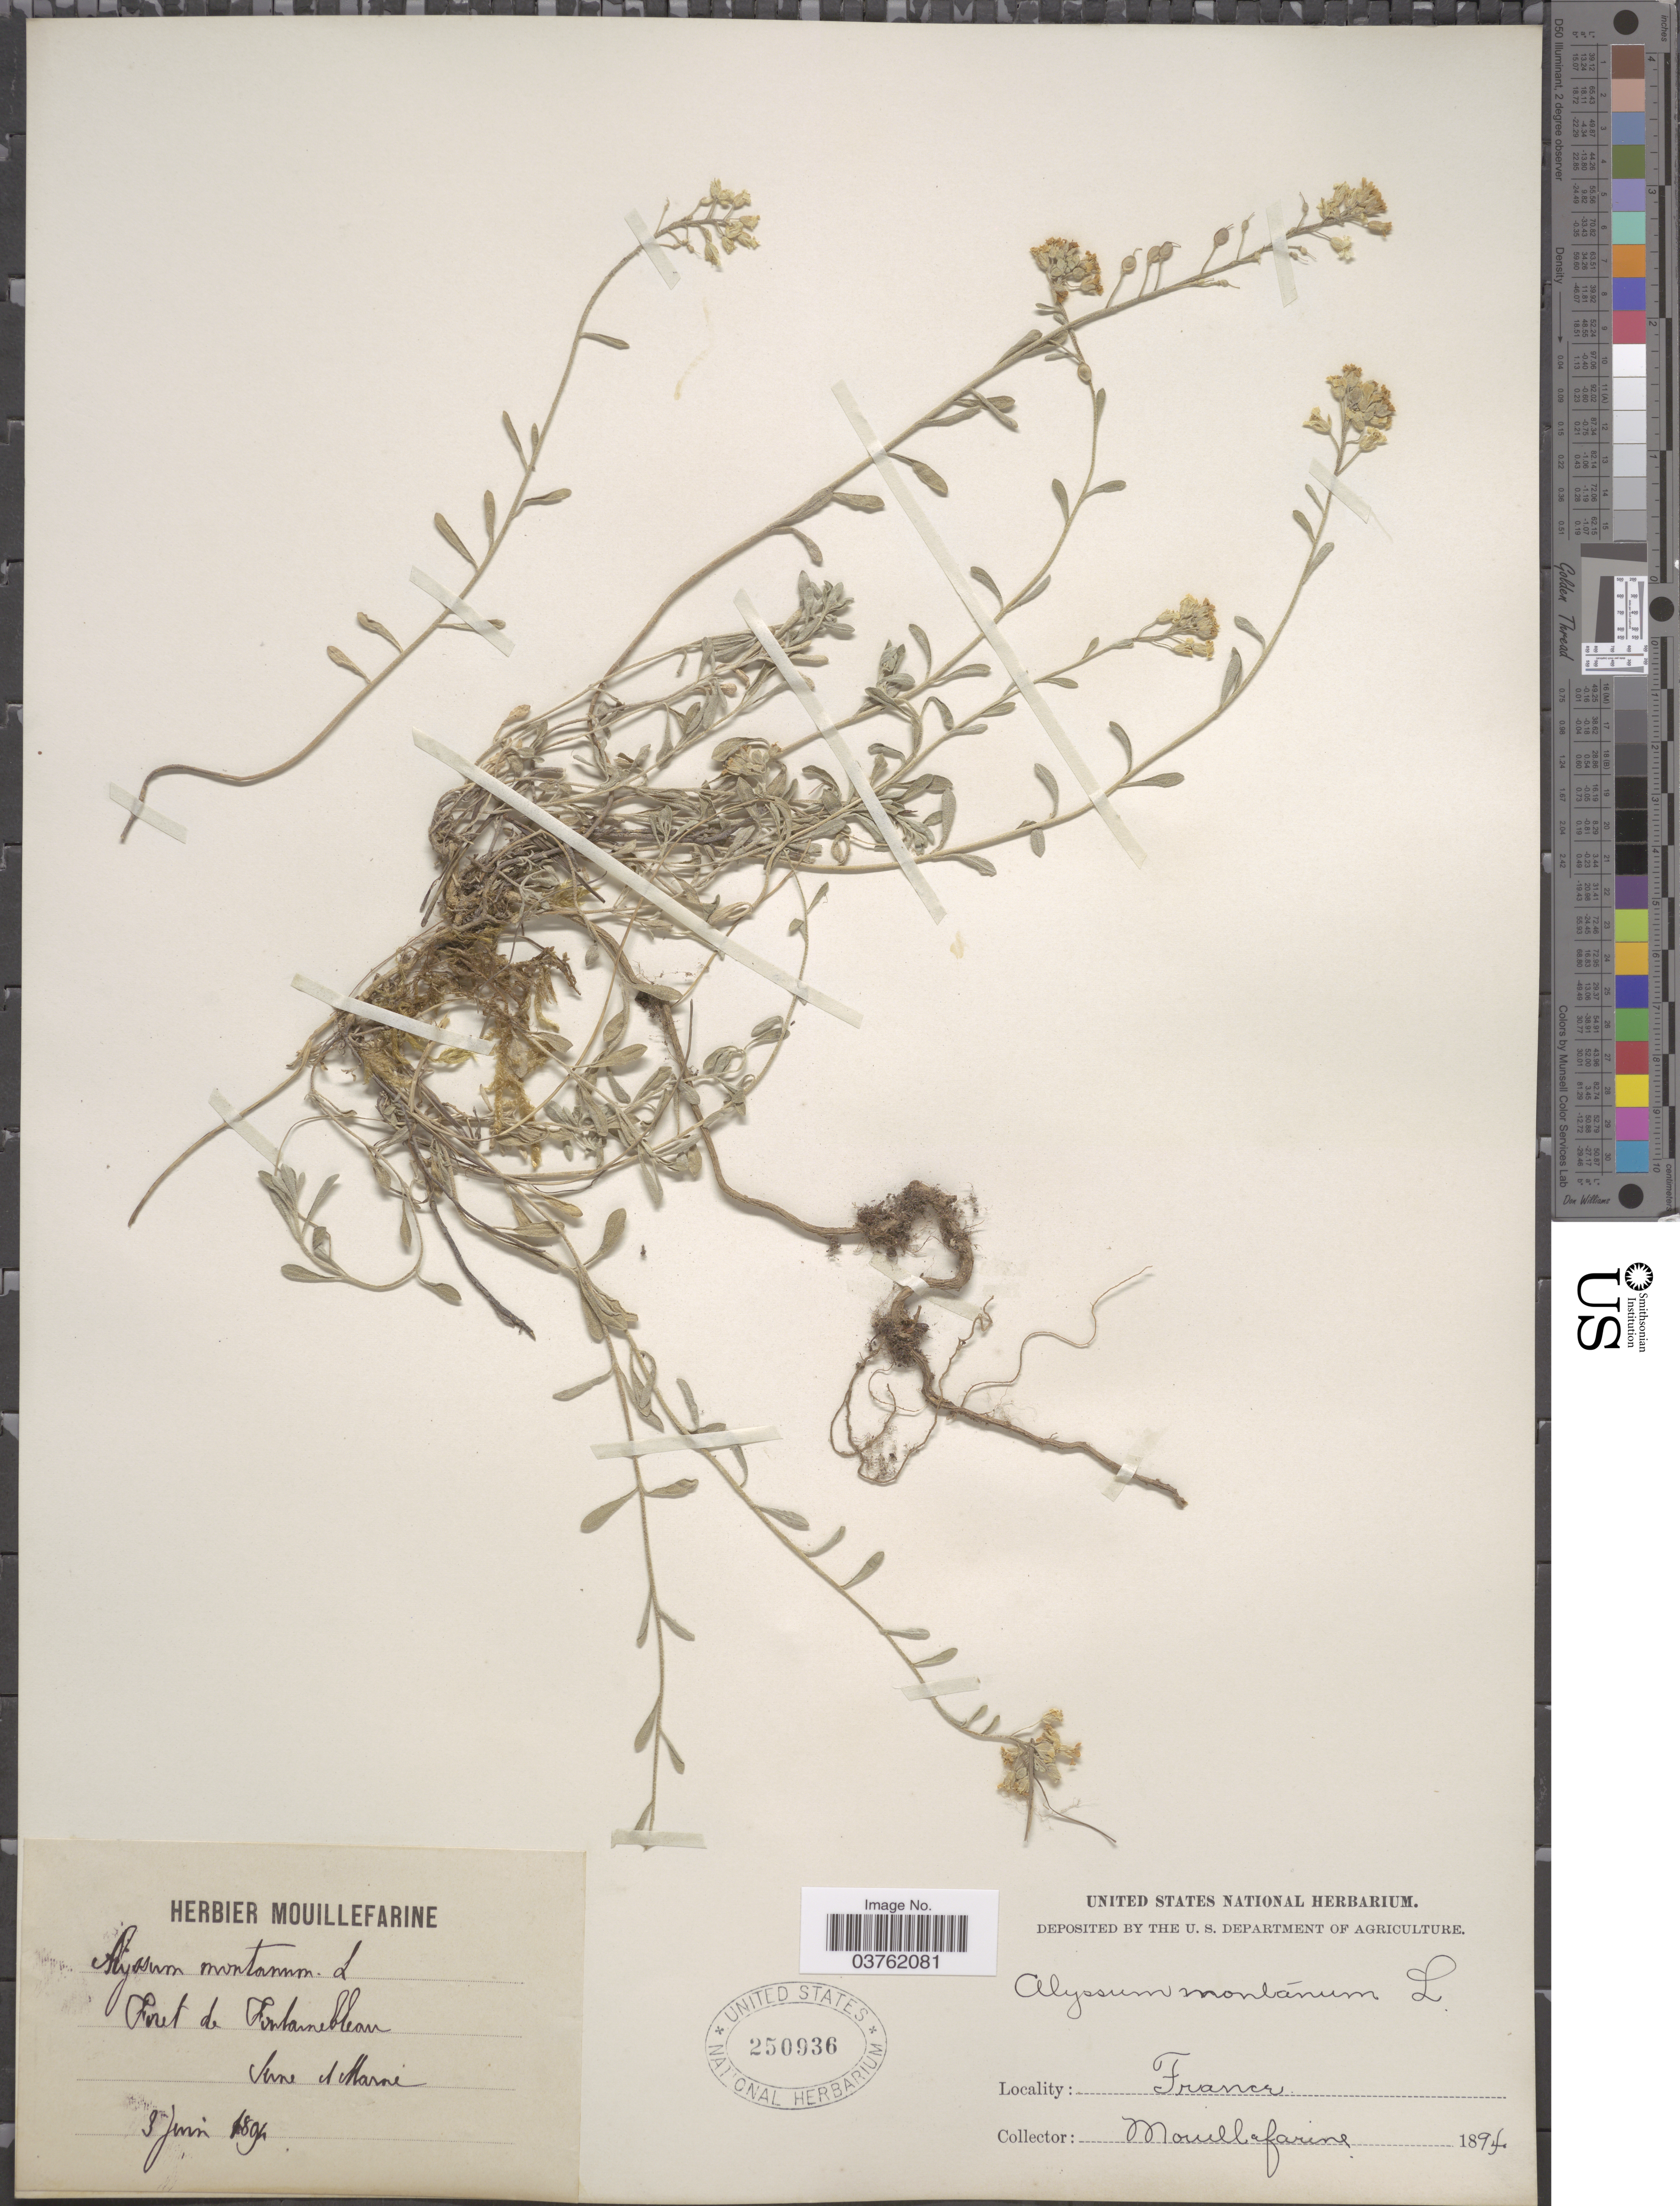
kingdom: Plantae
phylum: Tracheophyta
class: Magnoliopsida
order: Brassicales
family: Brassicaceae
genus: Alyssum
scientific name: Alyssum montanum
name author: L.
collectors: A. Mouillefarine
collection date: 1894-06-03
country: France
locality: Foret de Fontainebleau. Seine et Marne.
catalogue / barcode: US 250936